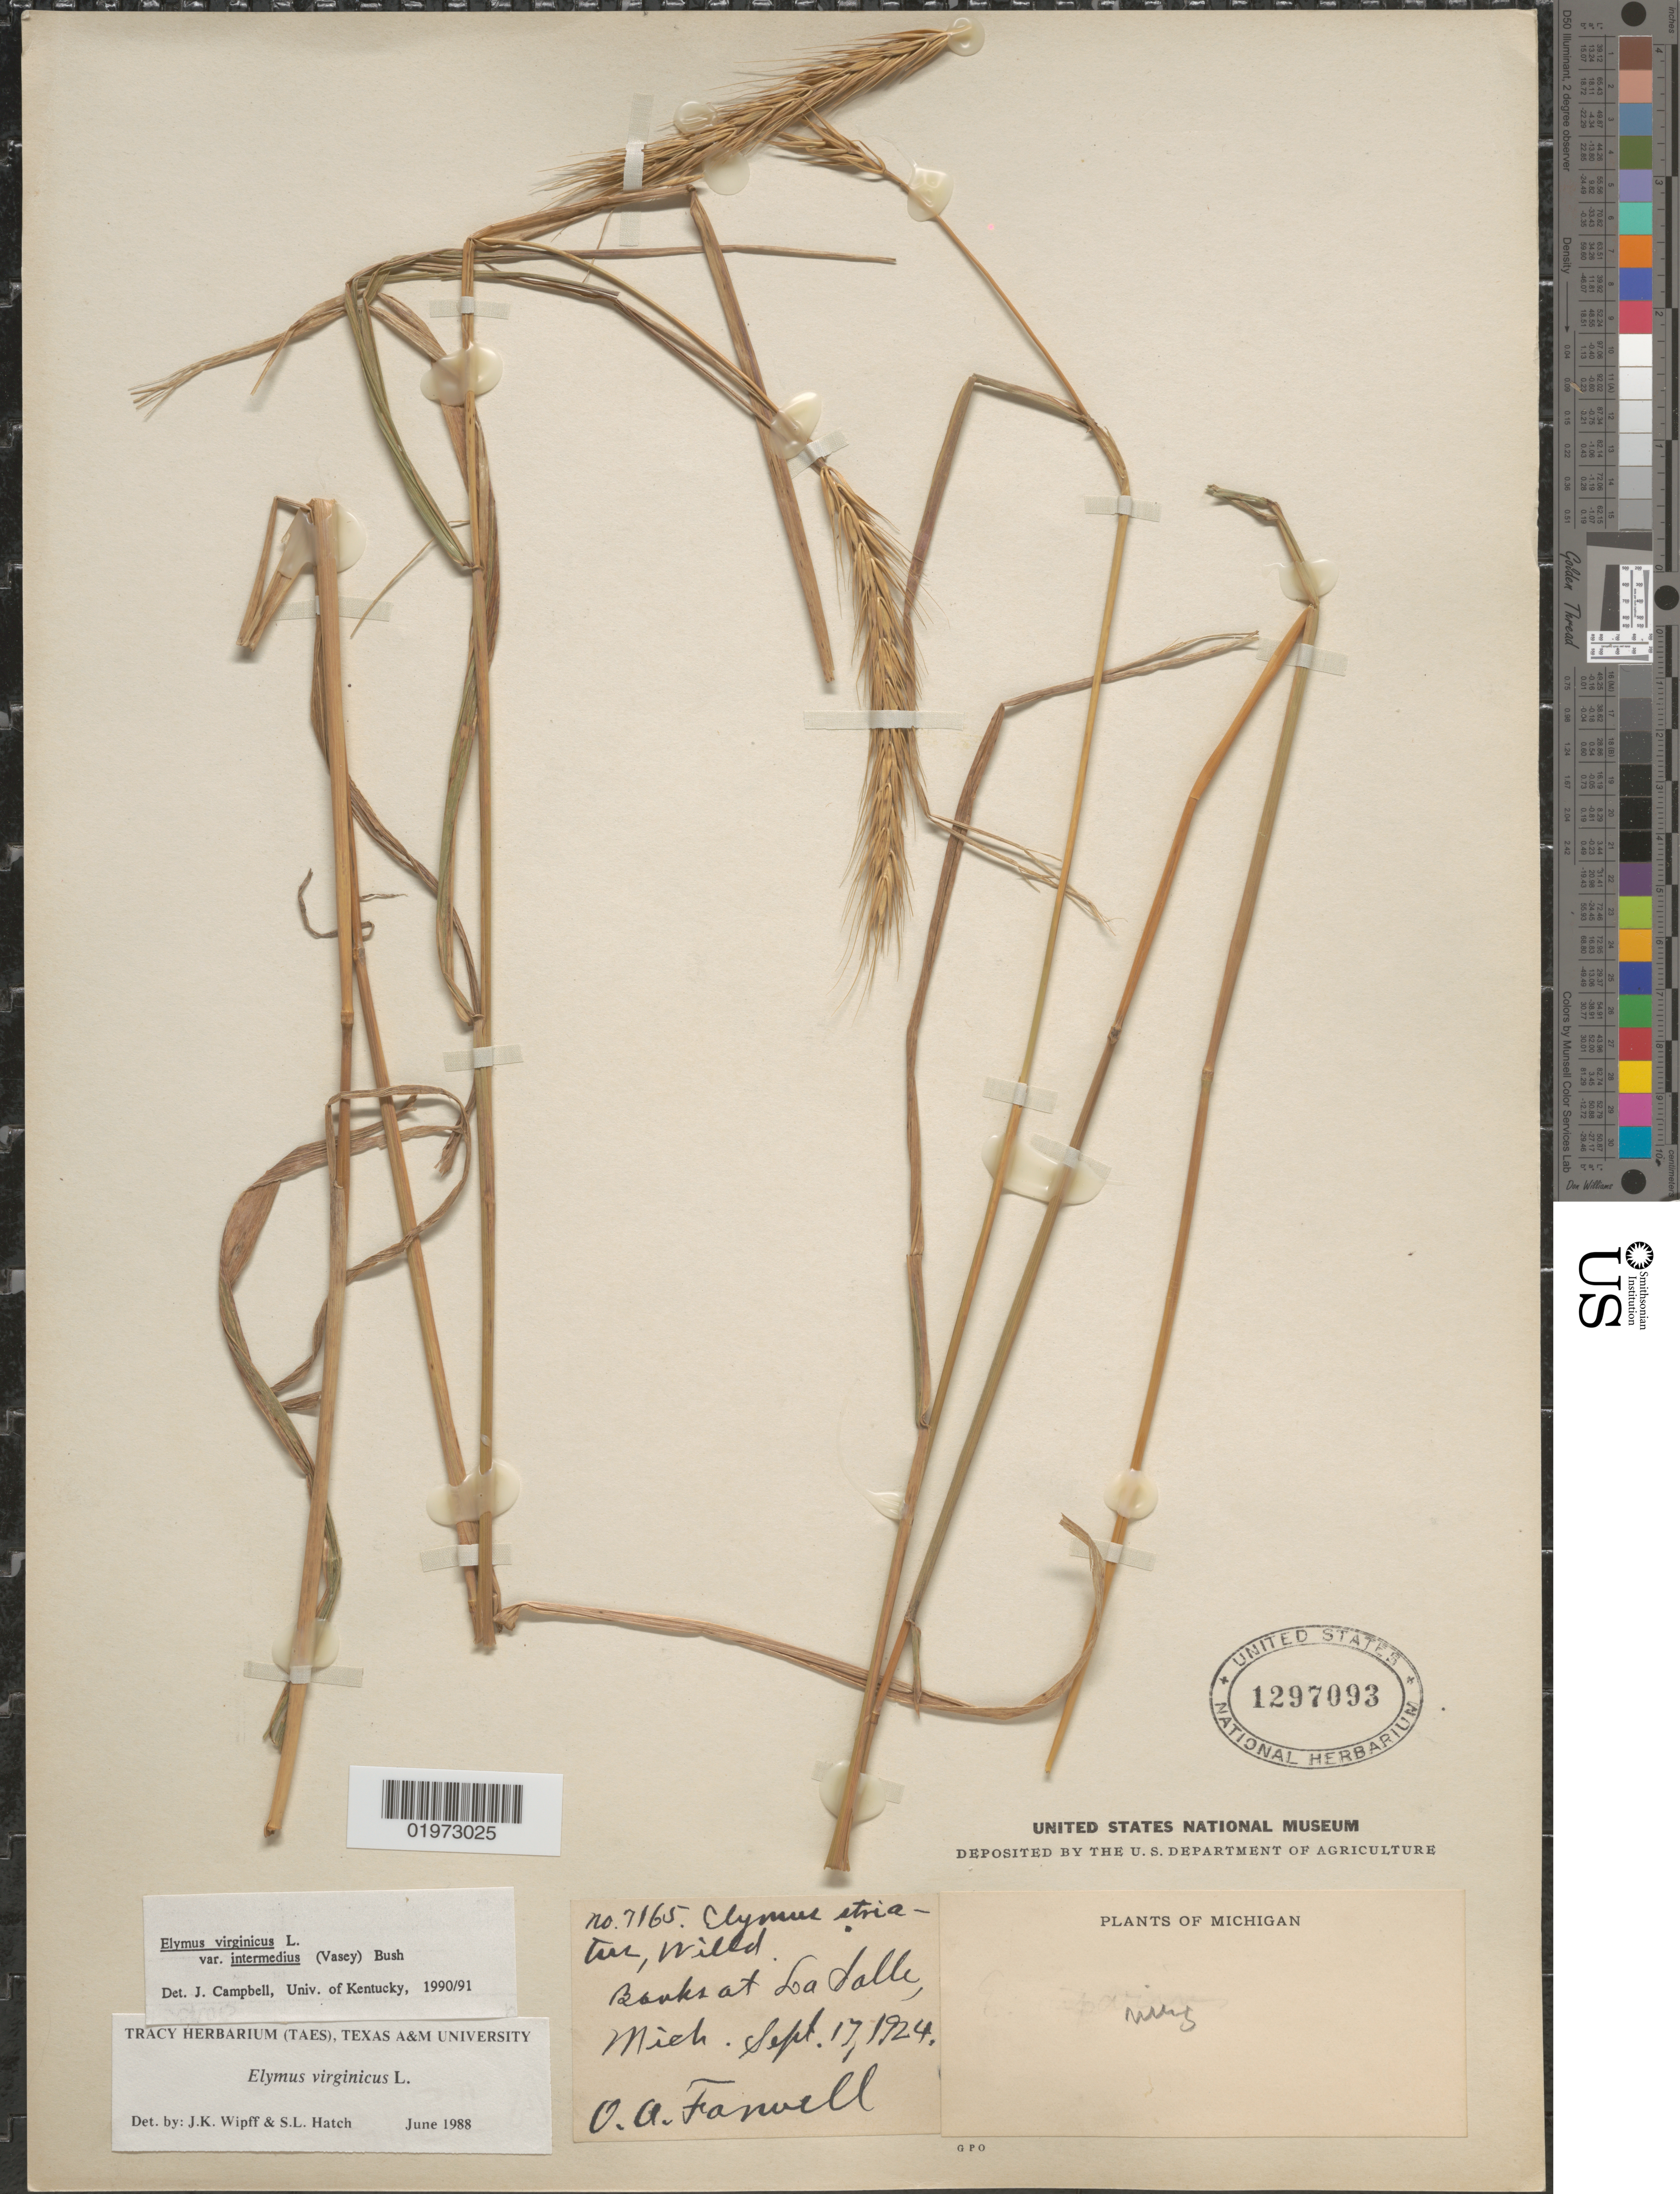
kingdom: Plantae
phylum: Tracheophyta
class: Liliopsida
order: Poales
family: Poaceae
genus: Elymus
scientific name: Elymus virginicus var. intermedius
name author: L.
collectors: O. Farwell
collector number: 7165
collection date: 1924-09-17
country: United States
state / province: Michigan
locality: Banks at La Salle.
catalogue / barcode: US 1297093